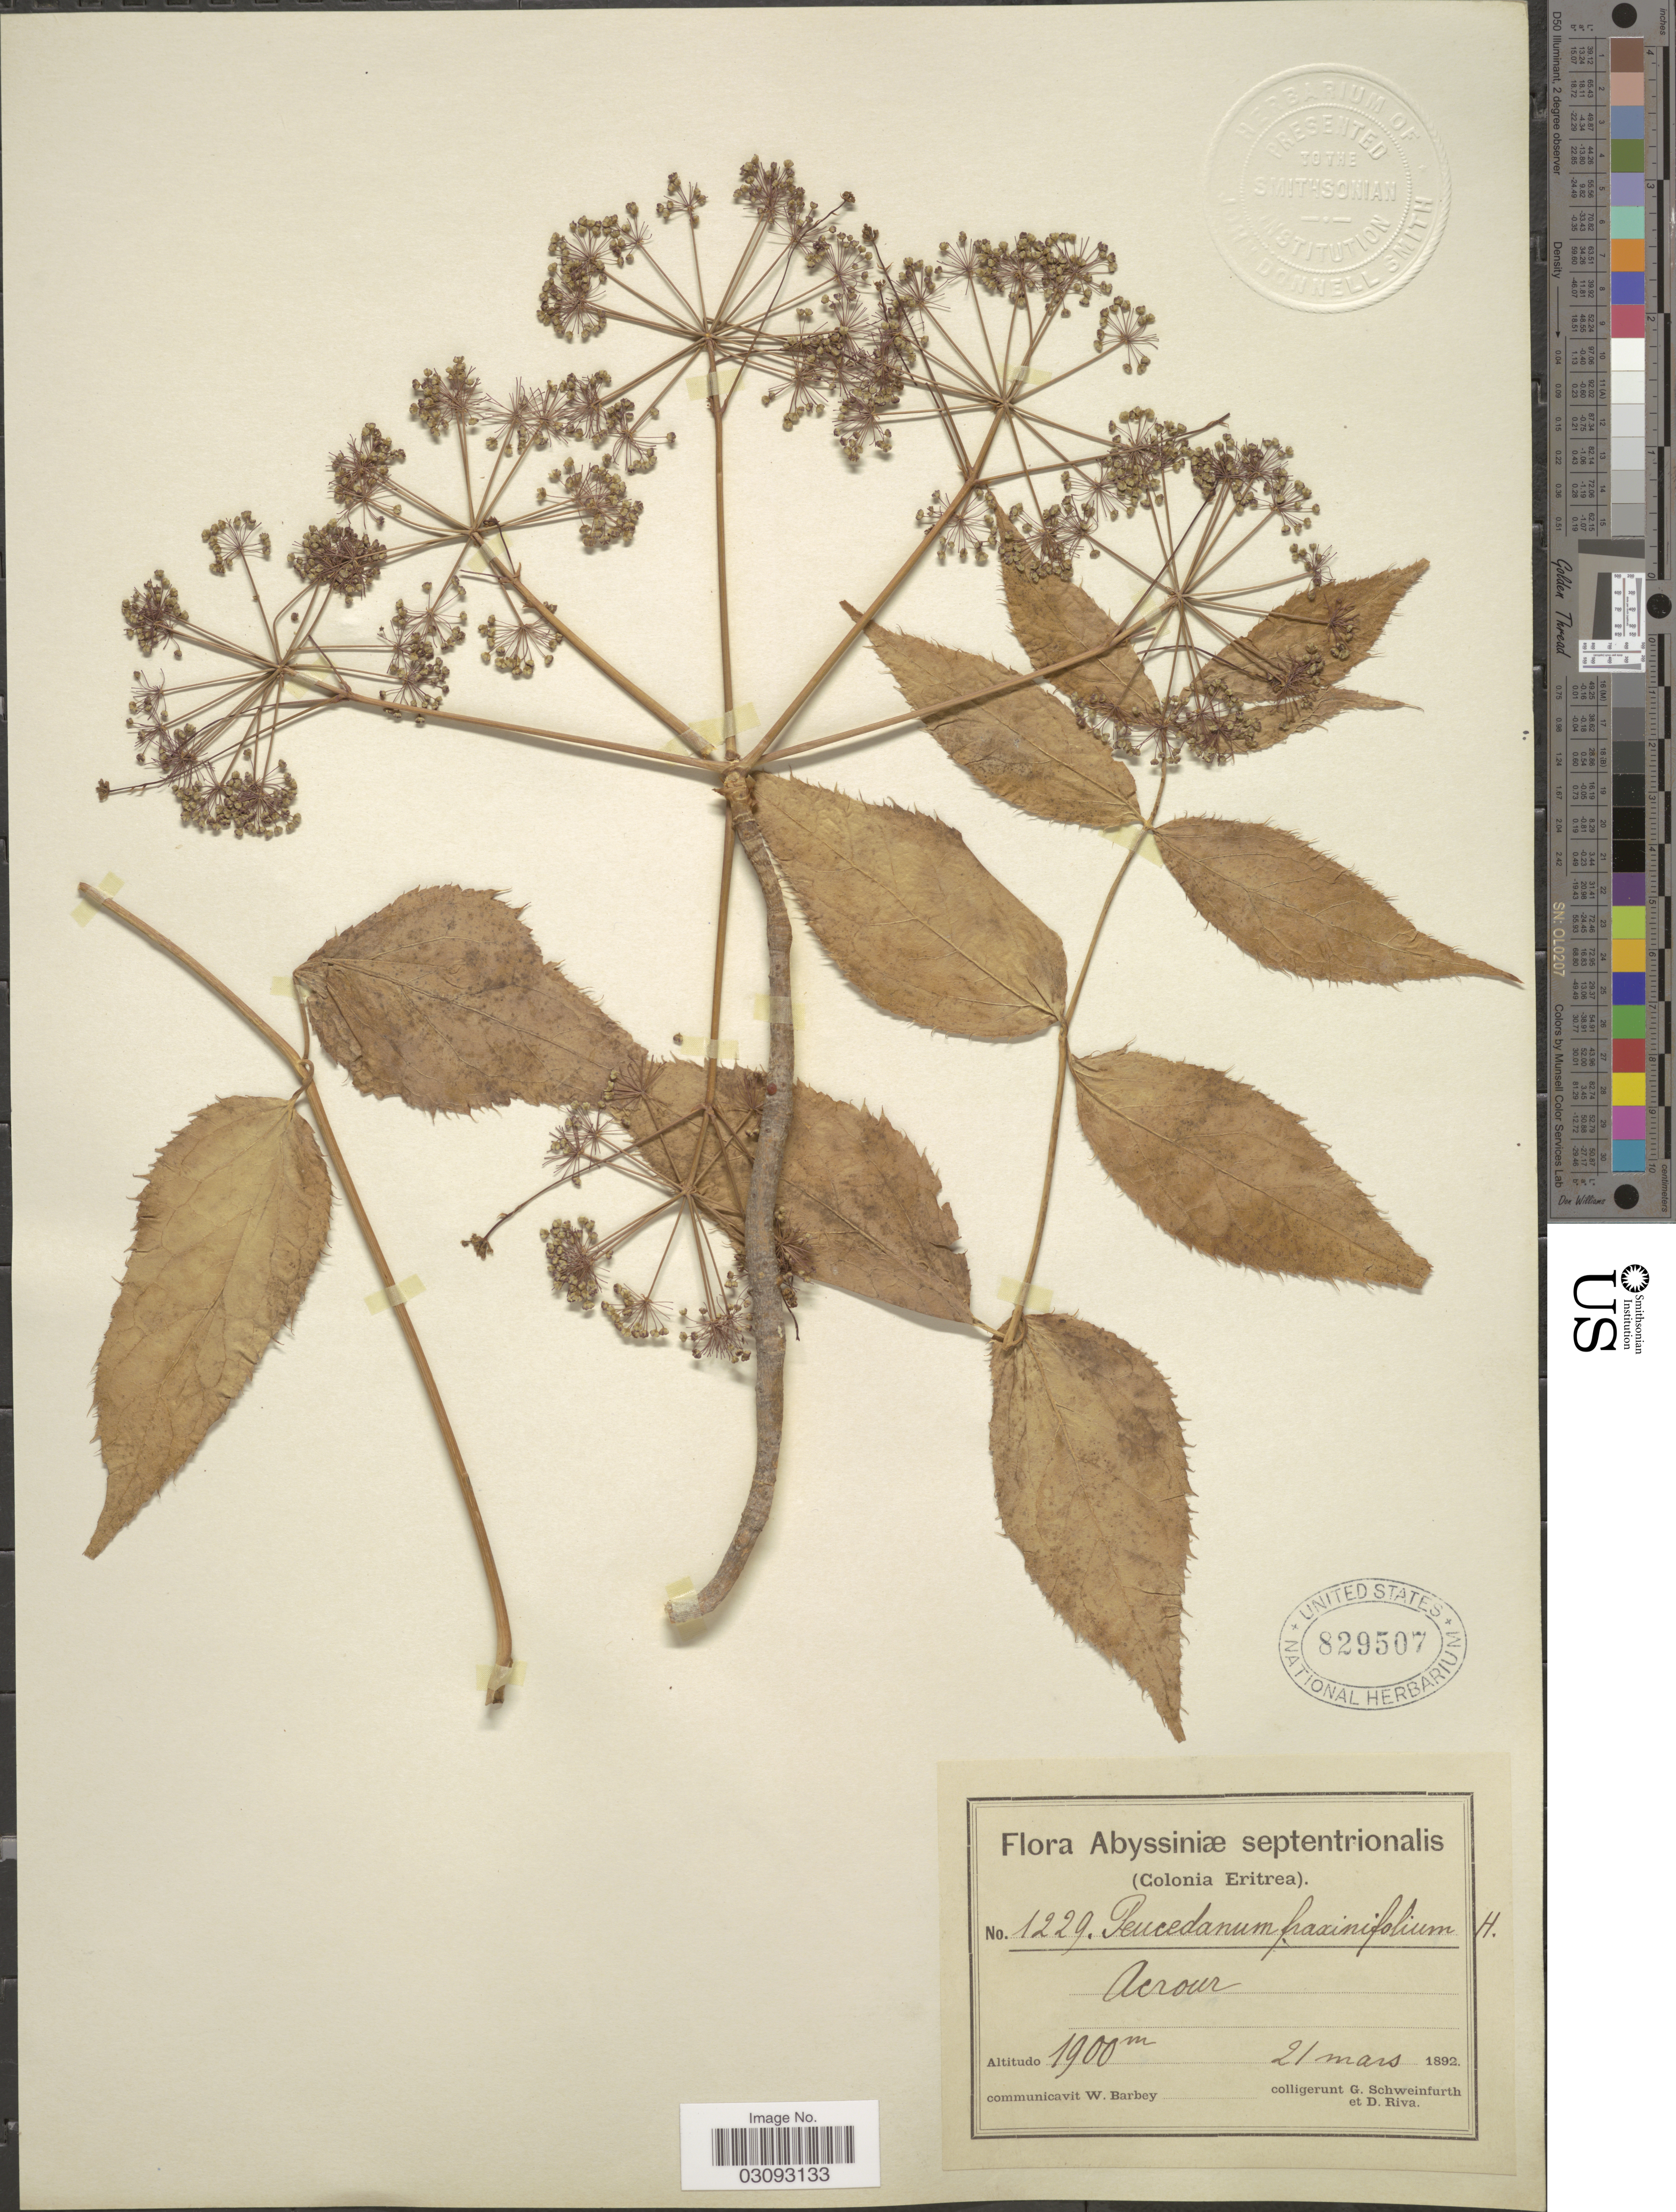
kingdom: Plantae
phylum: Tracheophyta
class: Magnoliopsida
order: Apiales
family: Apiaceae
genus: Peucedanum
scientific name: Peucedanum fraxinifolium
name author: Hiern ex Oliv.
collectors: G. A. Schweinfurth (herbarium) & D. Riva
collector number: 1229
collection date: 1892-03-21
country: Eritrea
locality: Abyssiniæ septentrionalis. (Colonia Eritrea). Acrour.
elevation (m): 1900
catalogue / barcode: US 829507